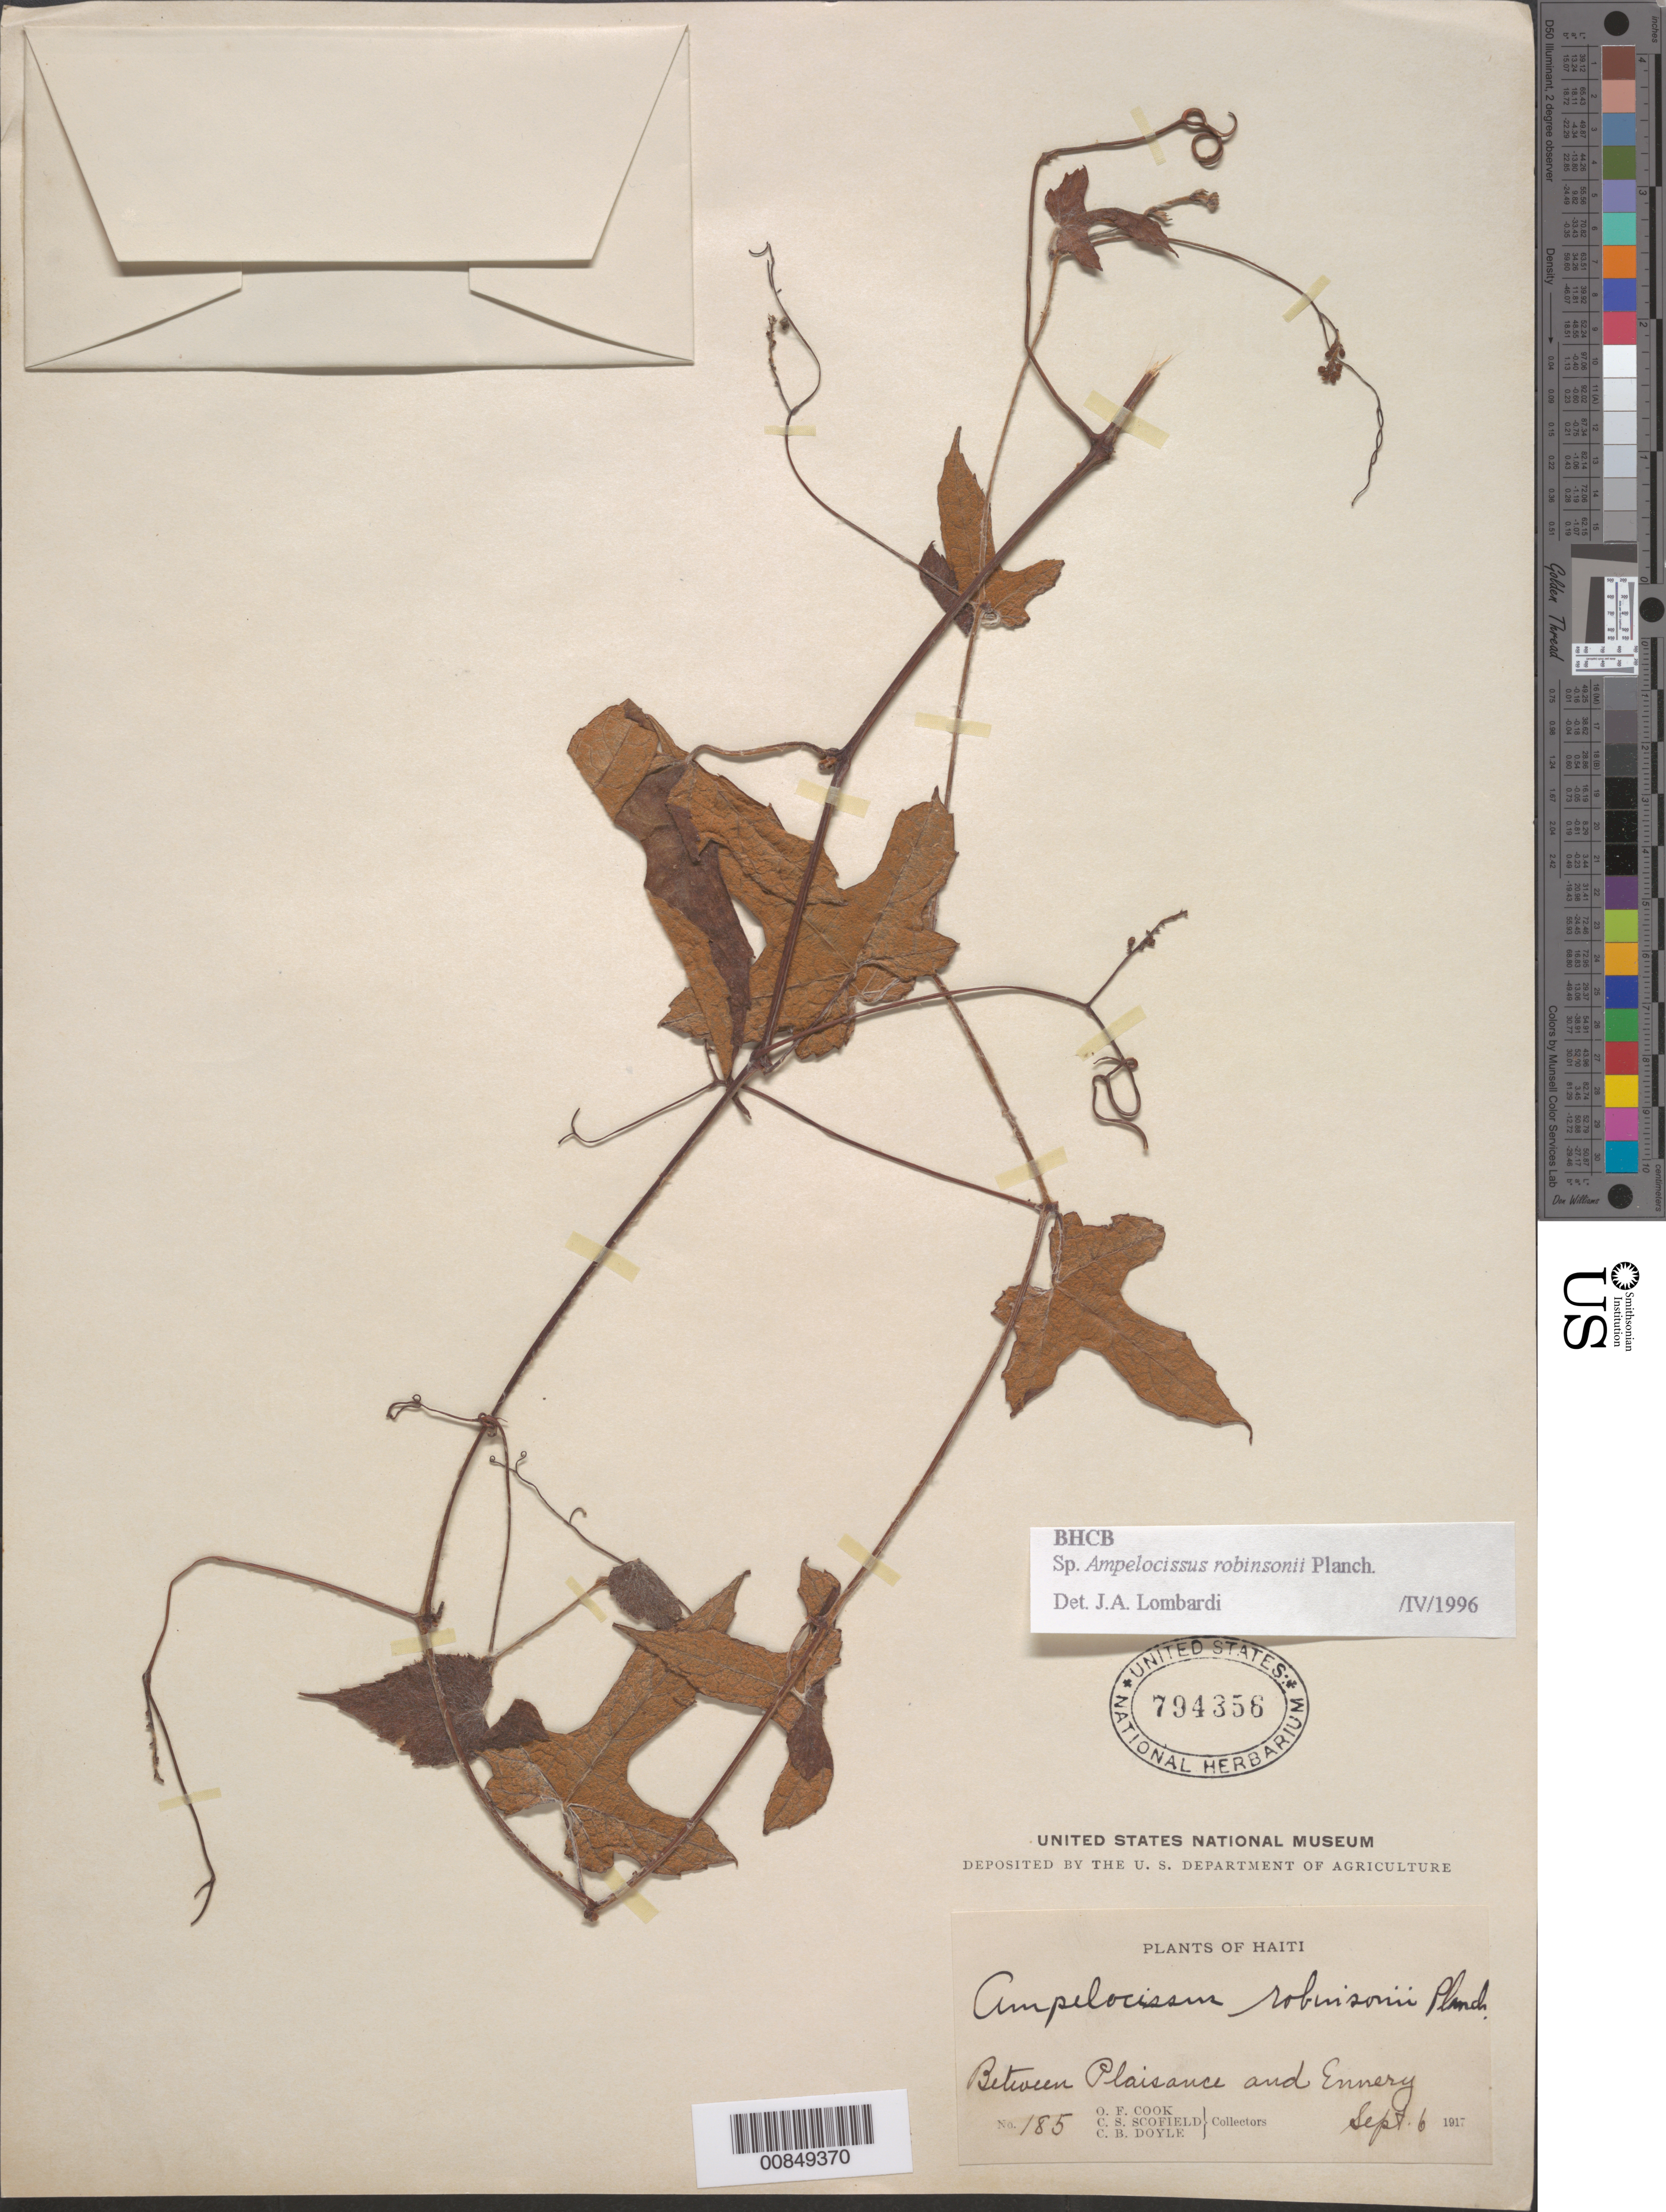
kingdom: Plantae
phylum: Tracheophyta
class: Magnoliopsida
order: Vitales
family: Vitaceae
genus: Ampelocissus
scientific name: Ampelocissus robinsonii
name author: Planch.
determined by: Lombardi, Julio A.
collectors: O. F. Cook, C. Scofield & C. Doyle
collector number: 185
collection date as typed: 06 Sep 1917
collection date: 1917-09-06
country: Haiti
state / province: Artibonite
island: Hispaniola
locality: Between Plaisance and Ennery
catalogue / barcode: US 794356